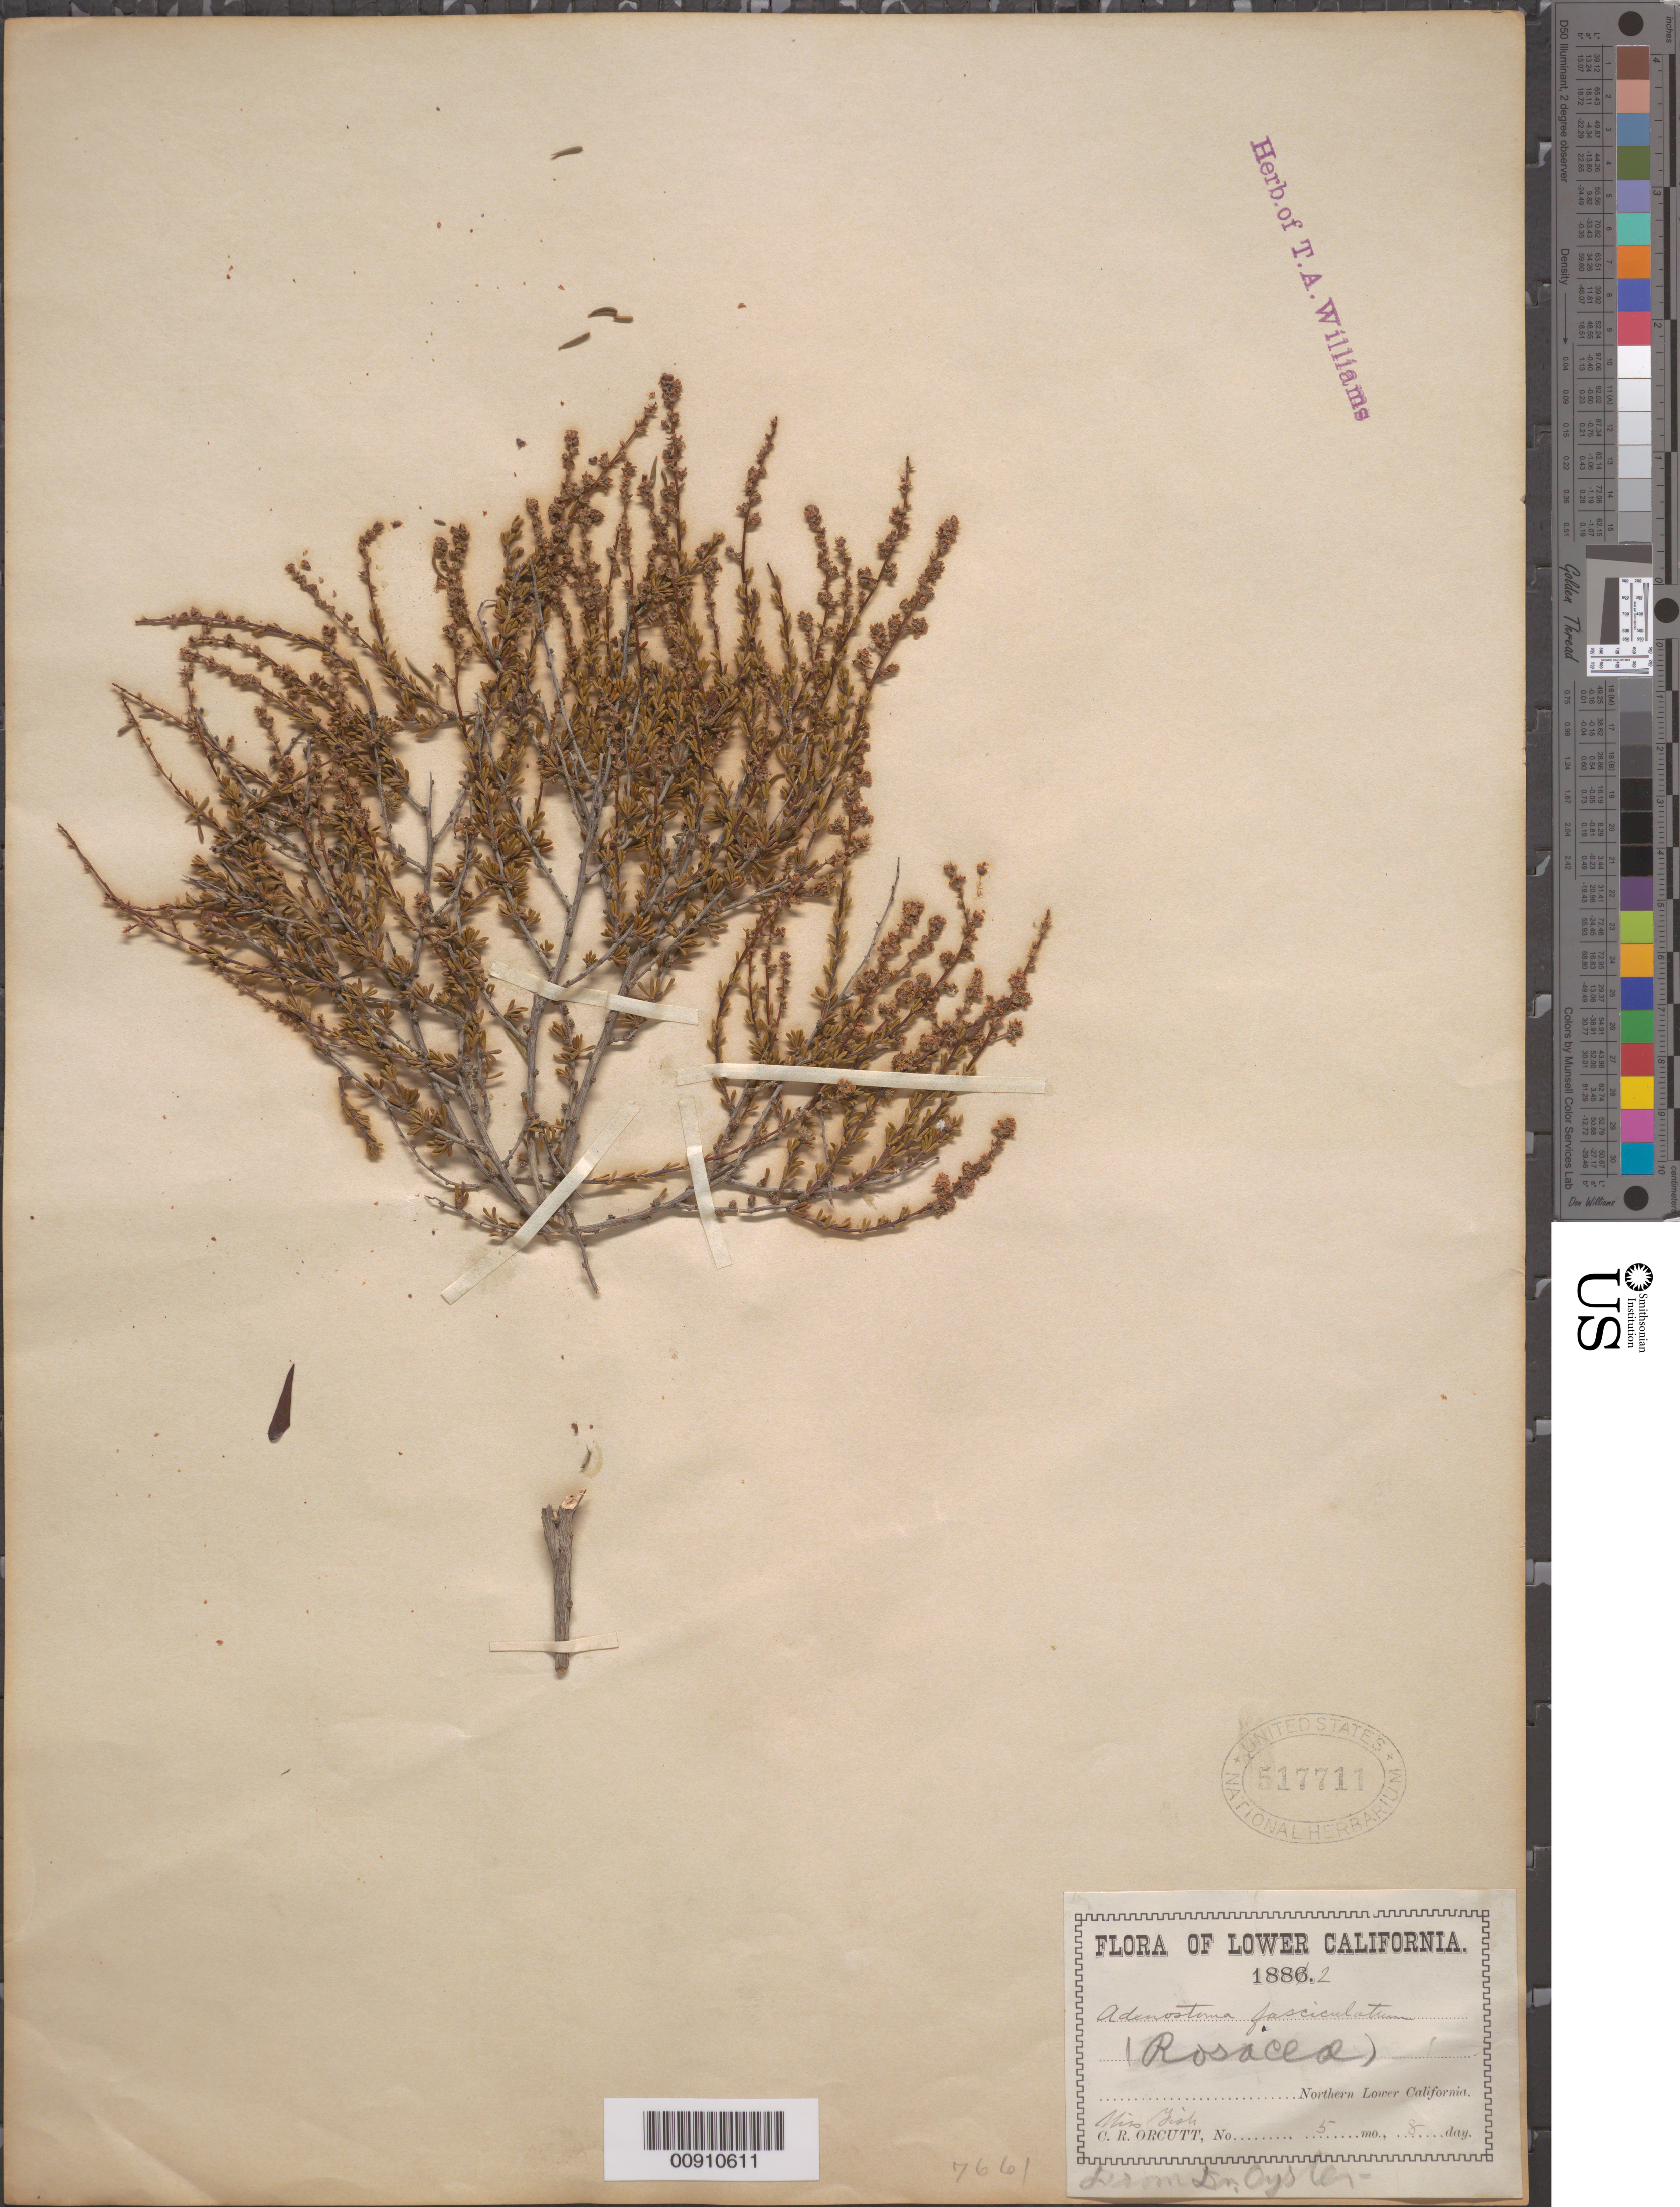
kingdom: Plantae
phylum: Tracheophyta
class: Magnoliopsida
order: Rosales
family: Rosaceae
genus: Adenostoma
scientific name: Adenostoma fasciculatum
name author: Hook. & Arn.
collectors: C. R. Orcutt & Oyster, --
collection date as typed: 08 May 1882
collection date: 1882-05-08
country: Mexico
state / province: Baja California Norte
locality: Northern Lower California.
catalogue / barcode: US 517711